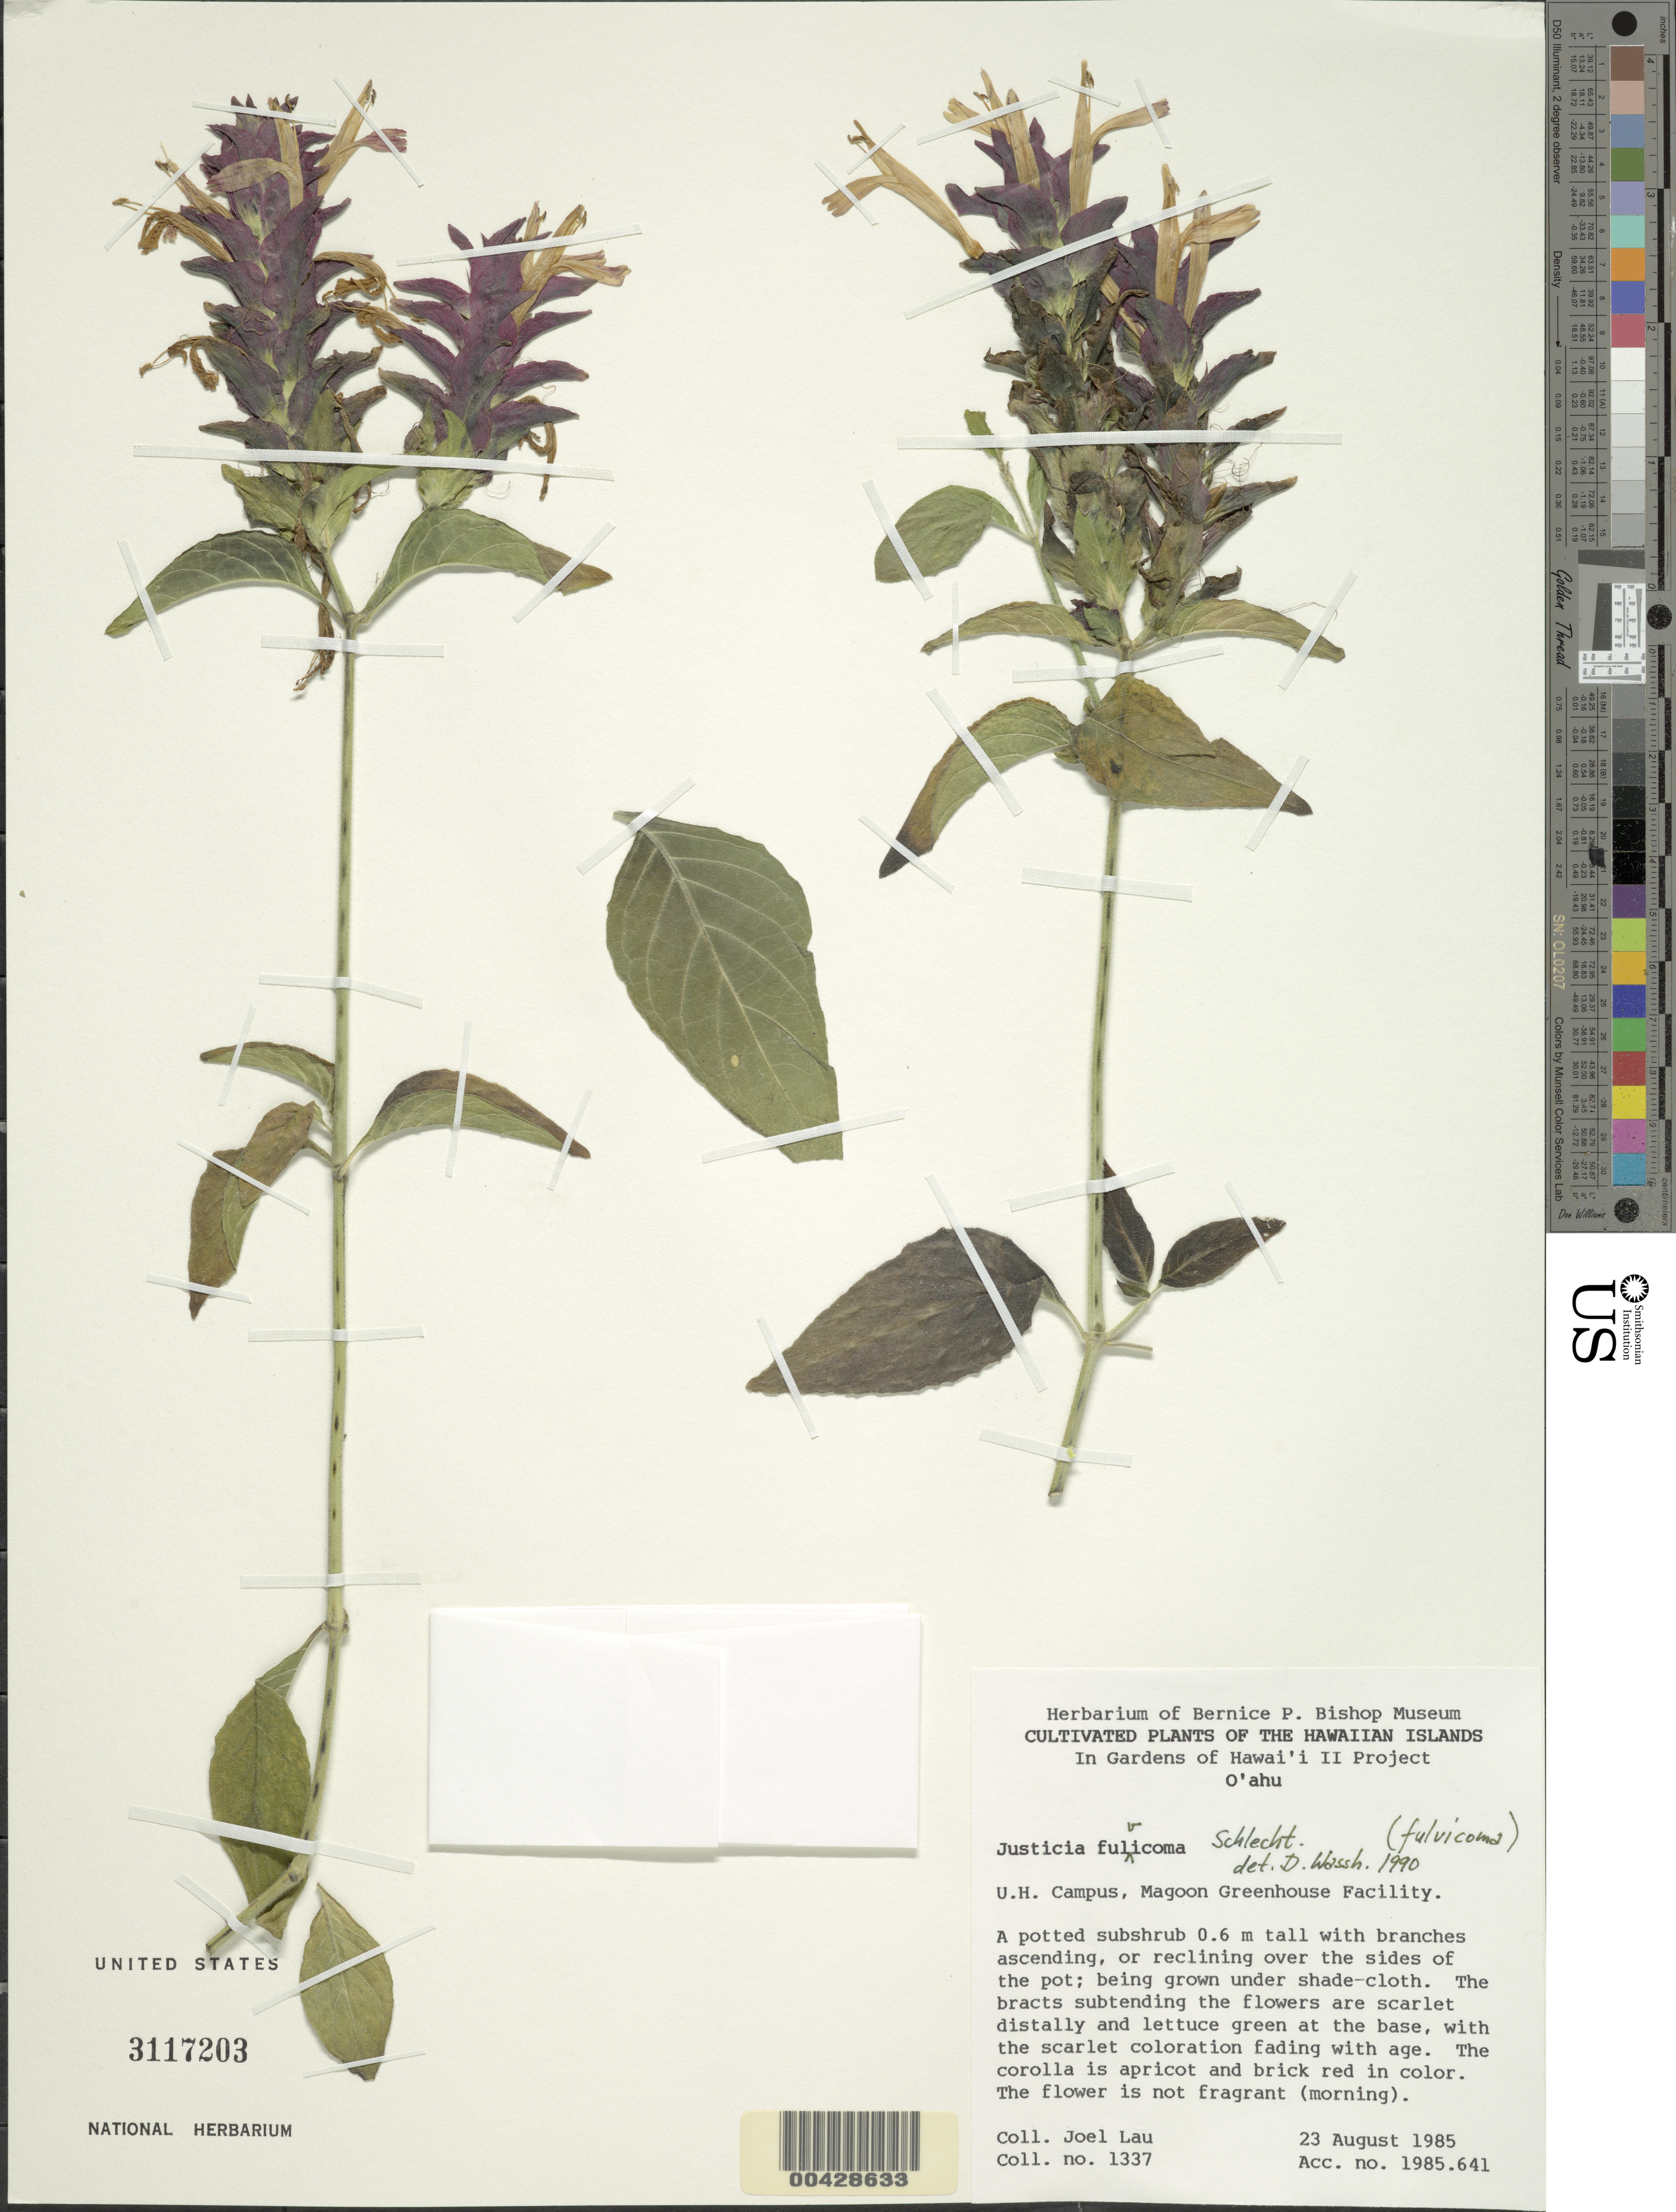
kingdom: Plantae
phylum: Tracheophyta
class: Magnoliopsida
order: Lamiales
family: Acanthaceae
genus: Justicia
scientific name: Justicia fulvicoma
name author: Schltdl. & Cham.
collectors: J. Lau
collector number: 1337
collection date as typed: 23 Aug 1985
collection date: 1985-08-23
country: United States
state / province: Hawaii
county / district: Honolulu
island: Oahu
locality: U.H. Campus, Magoon Greenhouse Facility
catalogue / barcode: US 3117203